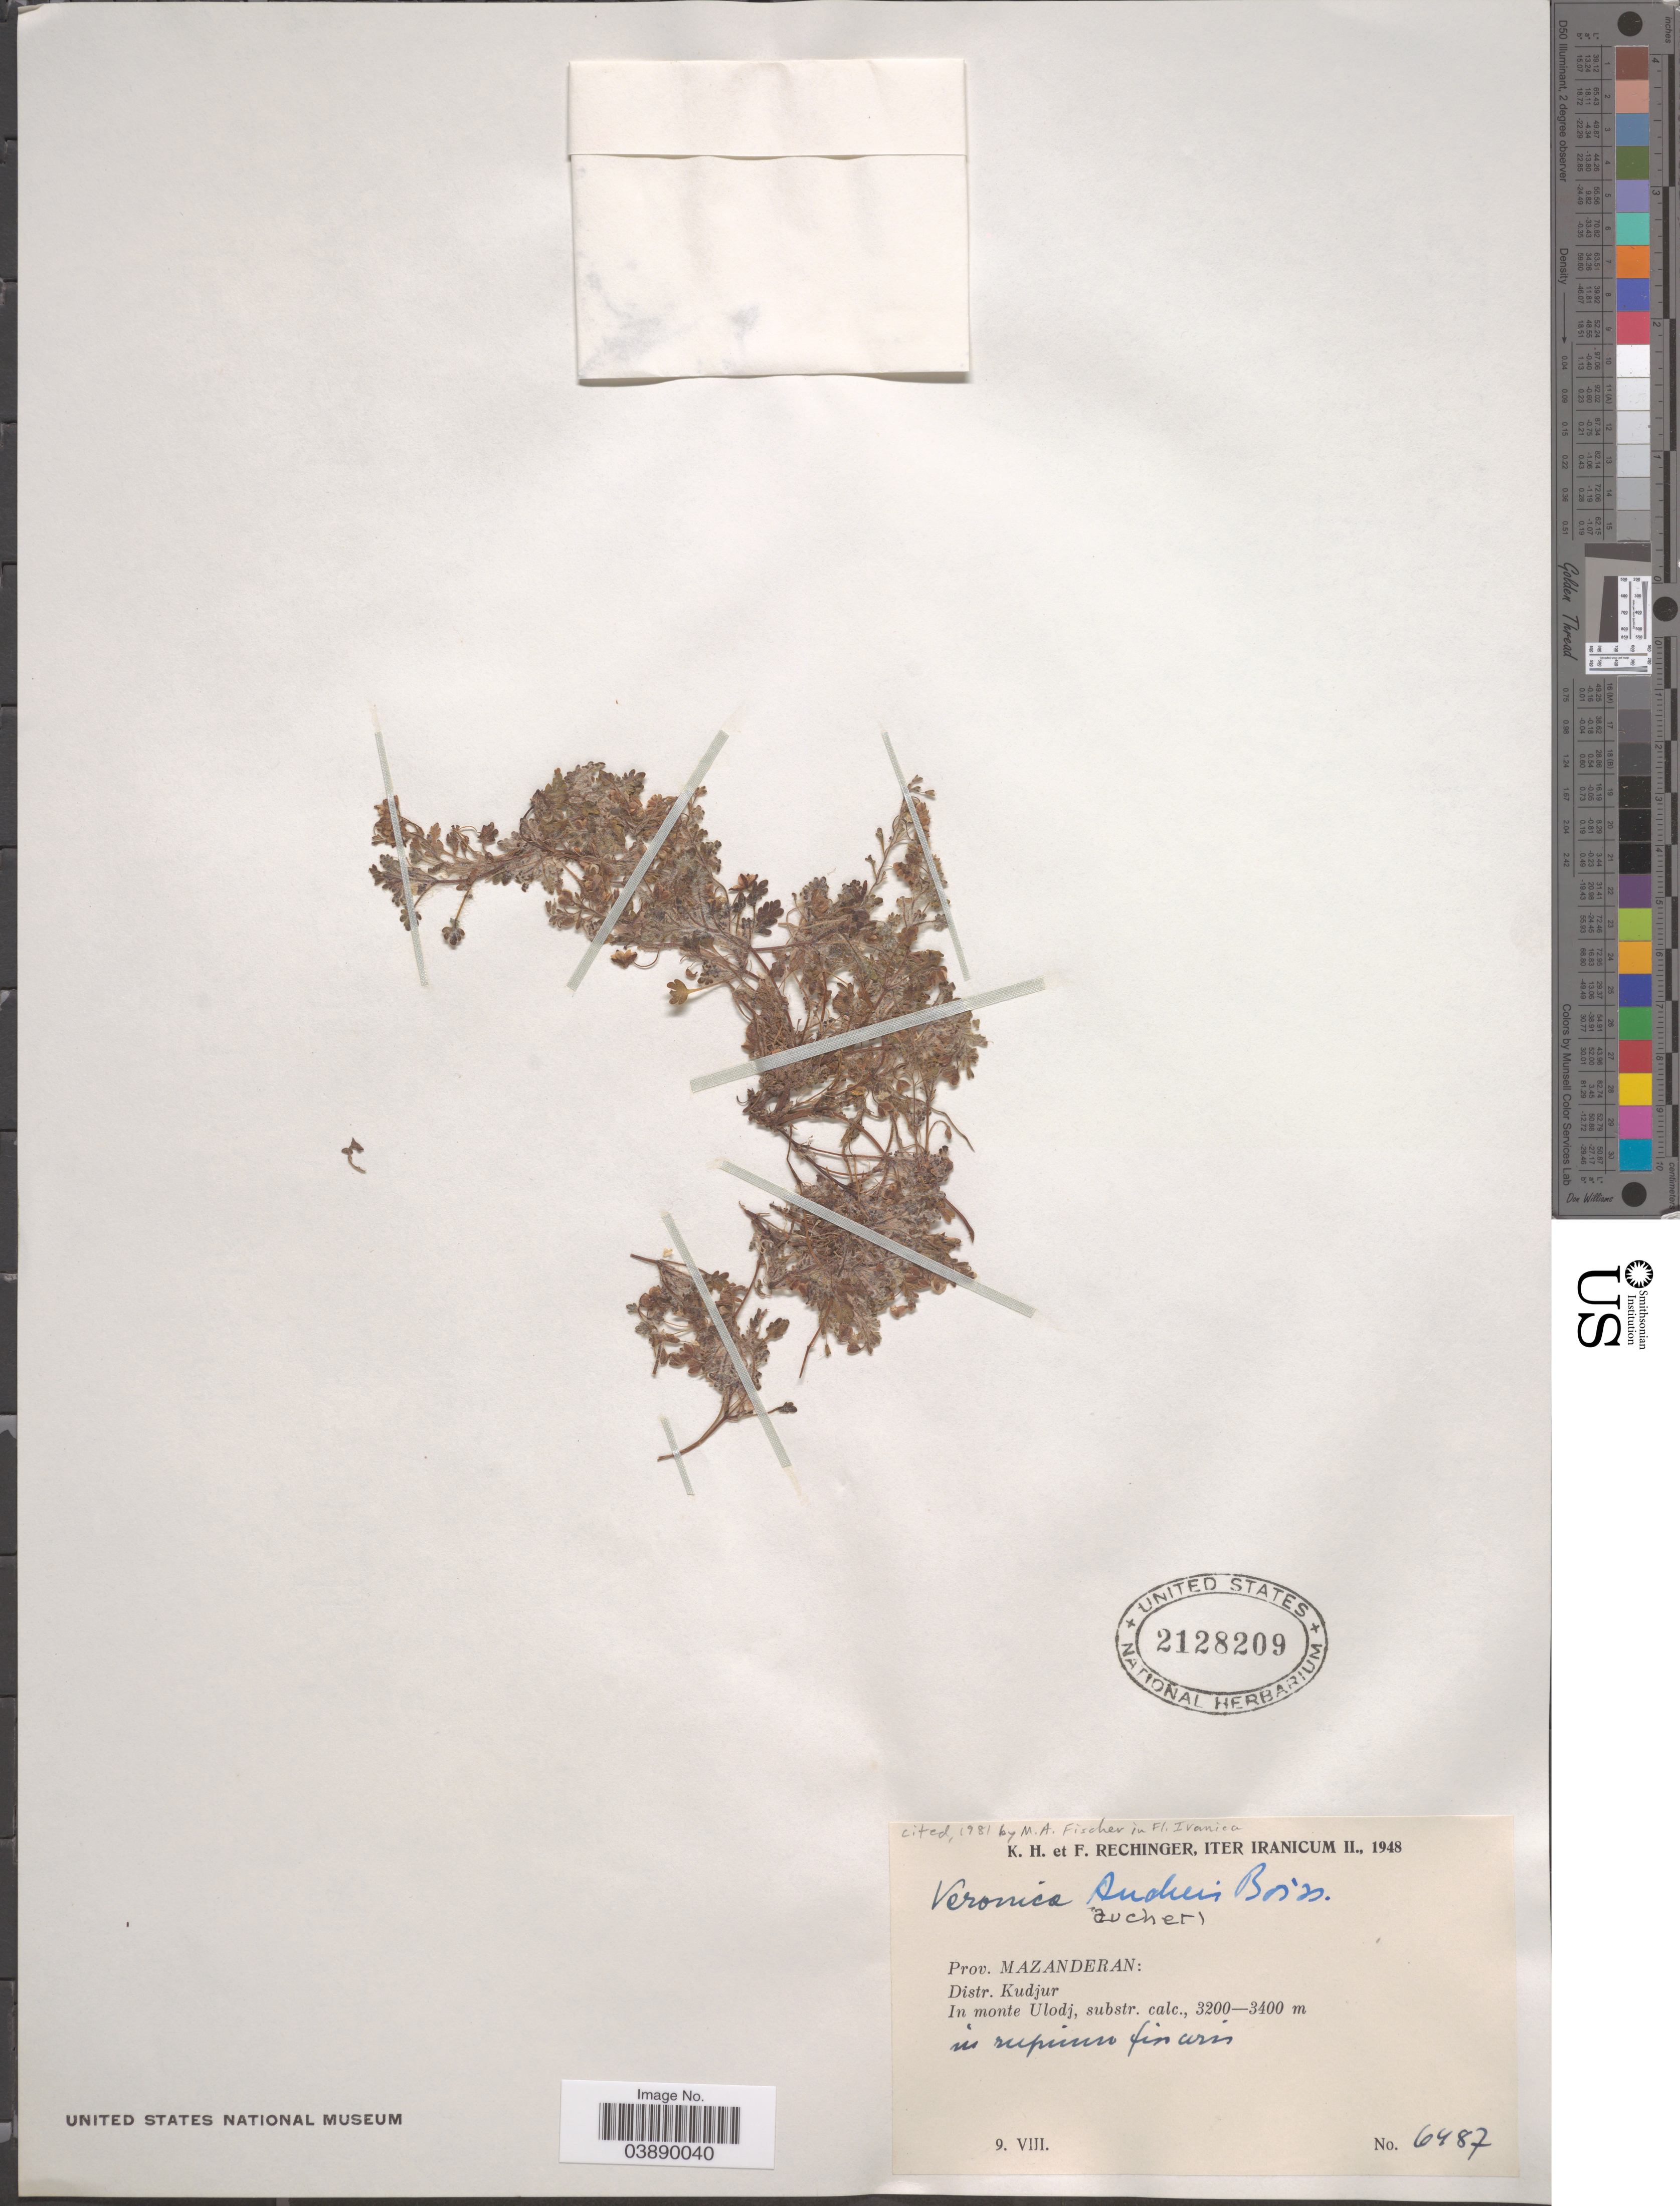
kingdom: Plantae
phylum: Tracheophyta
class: Magnoliopsida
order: Lamiales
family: Plantaginaceae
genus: Veronica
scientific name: Veronica aucheri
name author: Boiss.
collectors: K. H. Rechinger & F. Rechinger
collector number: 6487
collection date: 1948-08-09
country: Iran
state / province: Mazandaran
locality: Prov. Mazanderan: Distr. Kudjur. In monte Ulodj.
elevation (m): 3200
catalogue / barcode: US 2128209